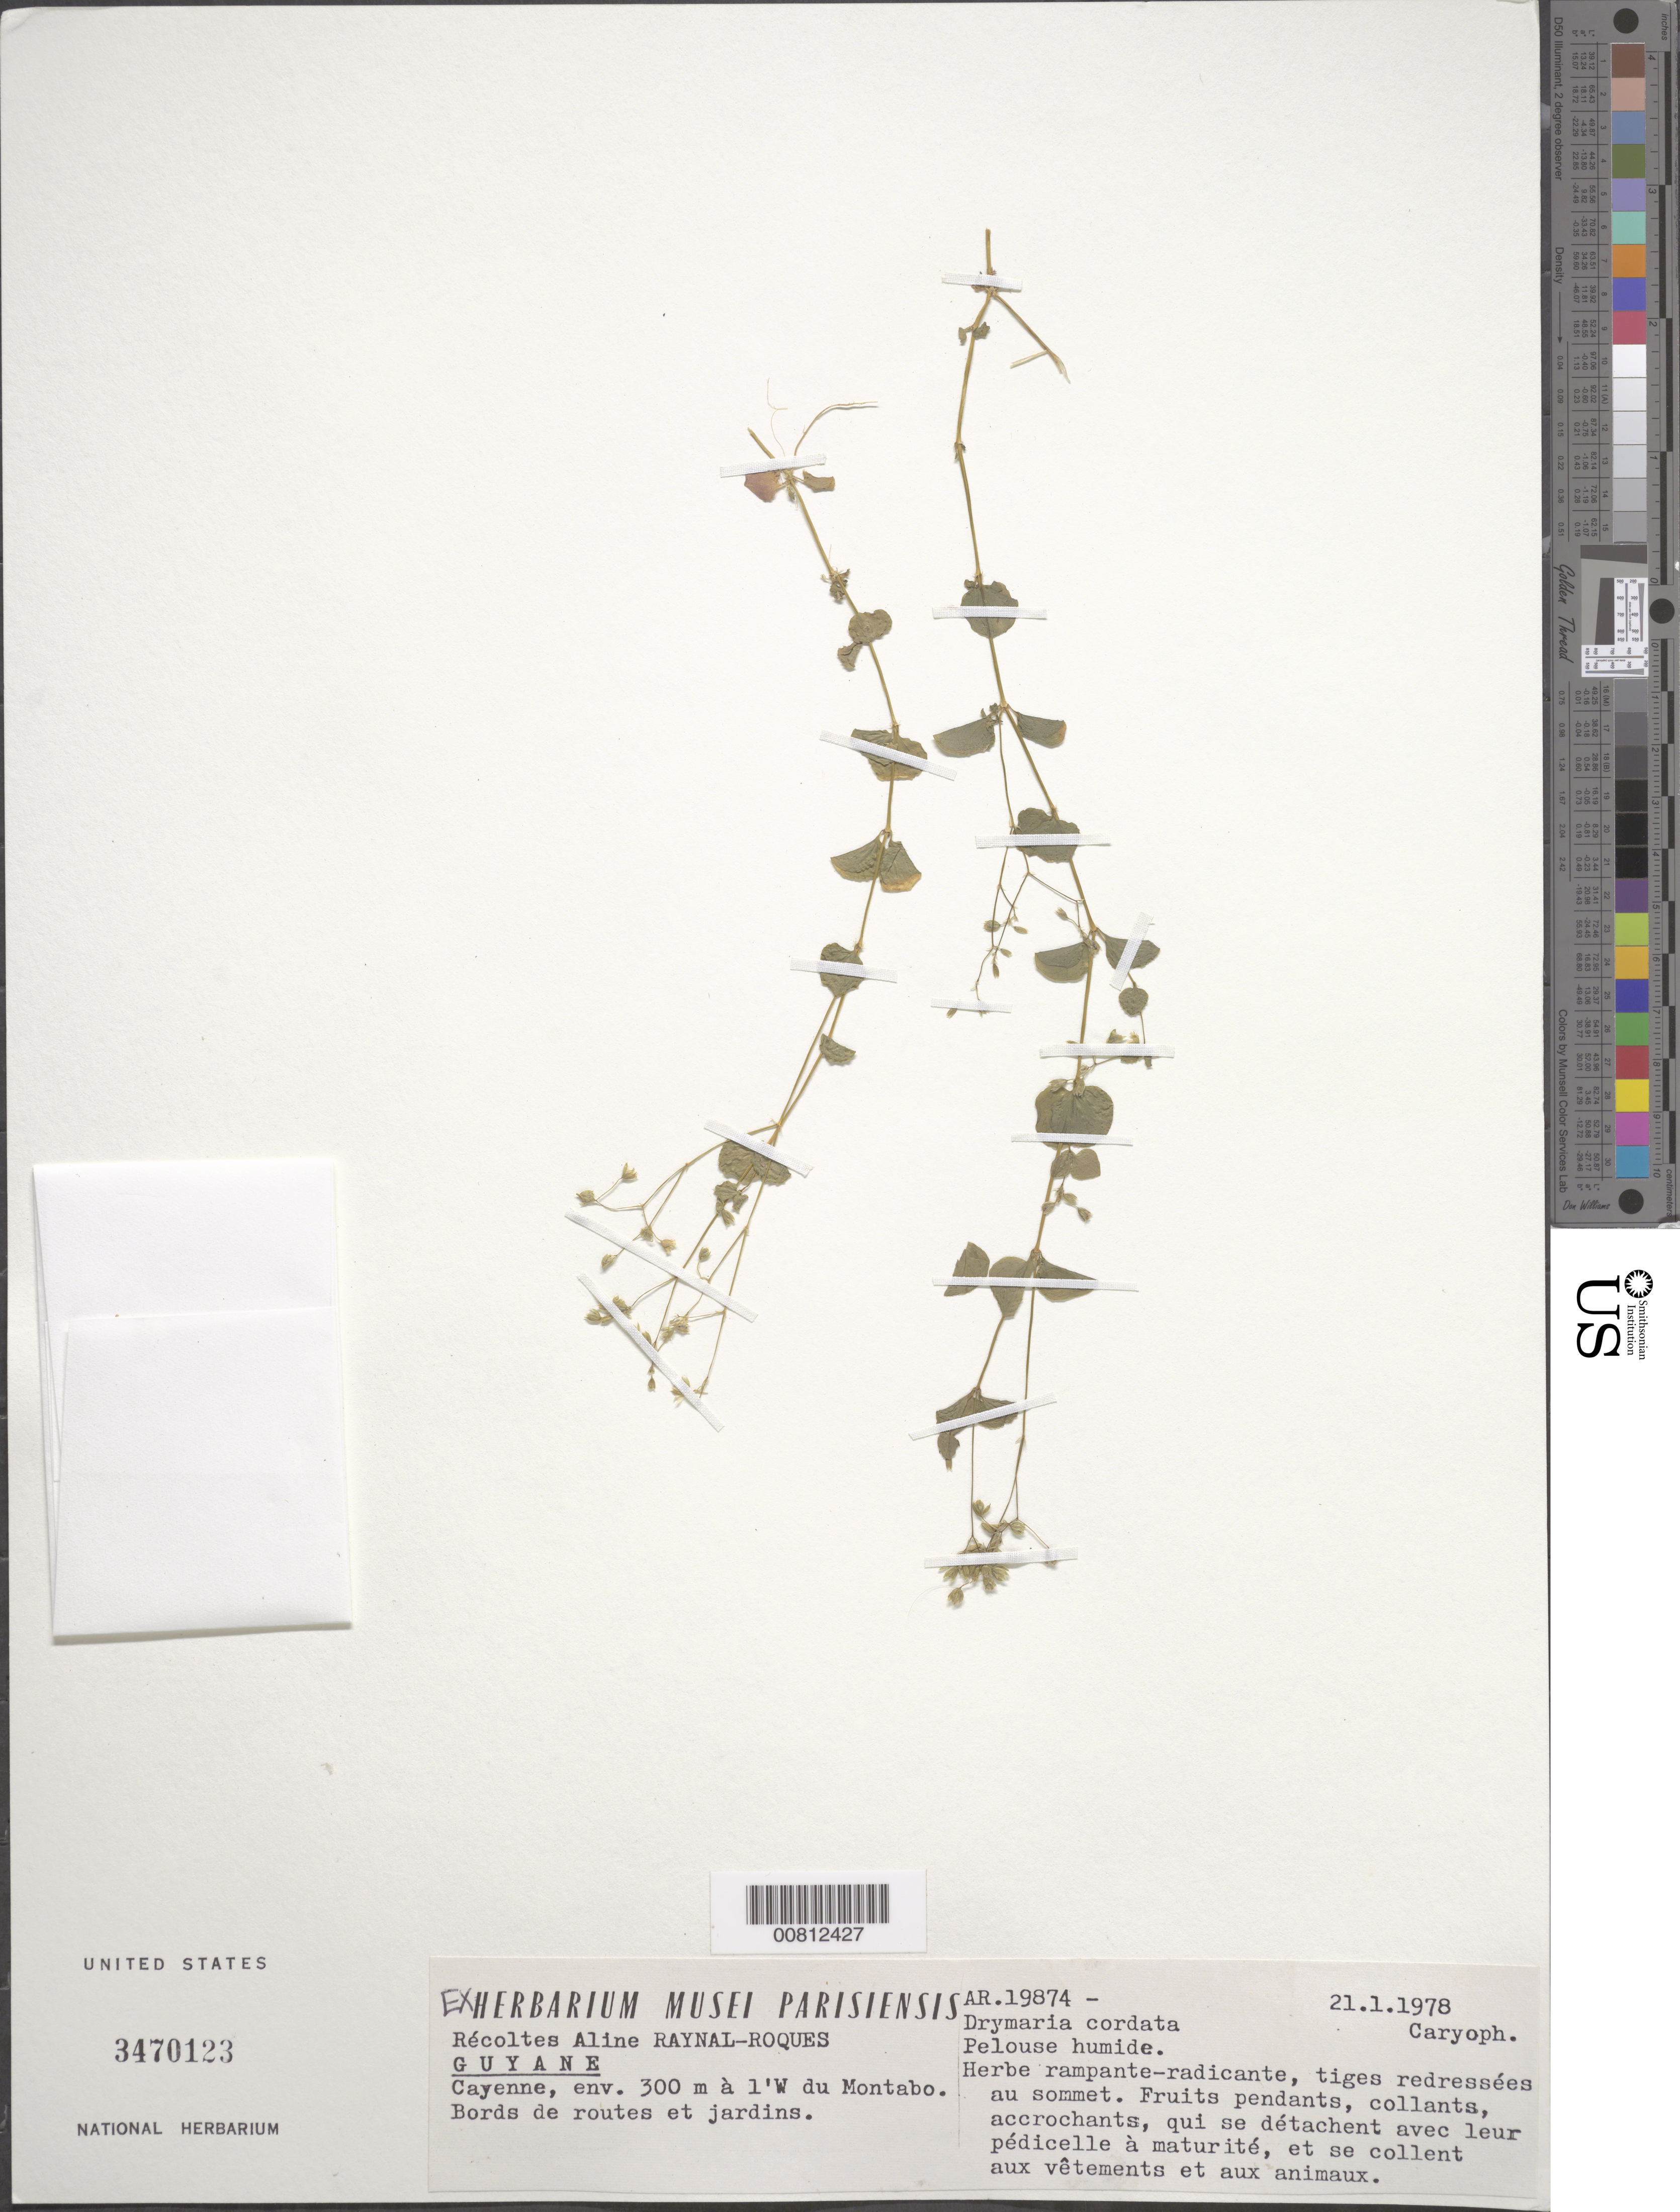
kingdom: Plantae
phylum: Tracheophyta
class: Magnoliopsida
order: Caryophyllales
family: Caryophyllaceae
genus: Drymaria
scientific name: Drymaria cordata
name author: (L.) Willd. ex Schult.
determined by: DeFilipps, R. A.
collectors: A. M. Raynal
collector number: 19874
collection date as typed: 21-Jan-78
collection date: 1978-01-21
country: French Guiana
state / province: Cayenne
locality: Cayenne, 300 m W of Montabo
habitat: Along road and gardens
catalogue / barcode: US 3470123